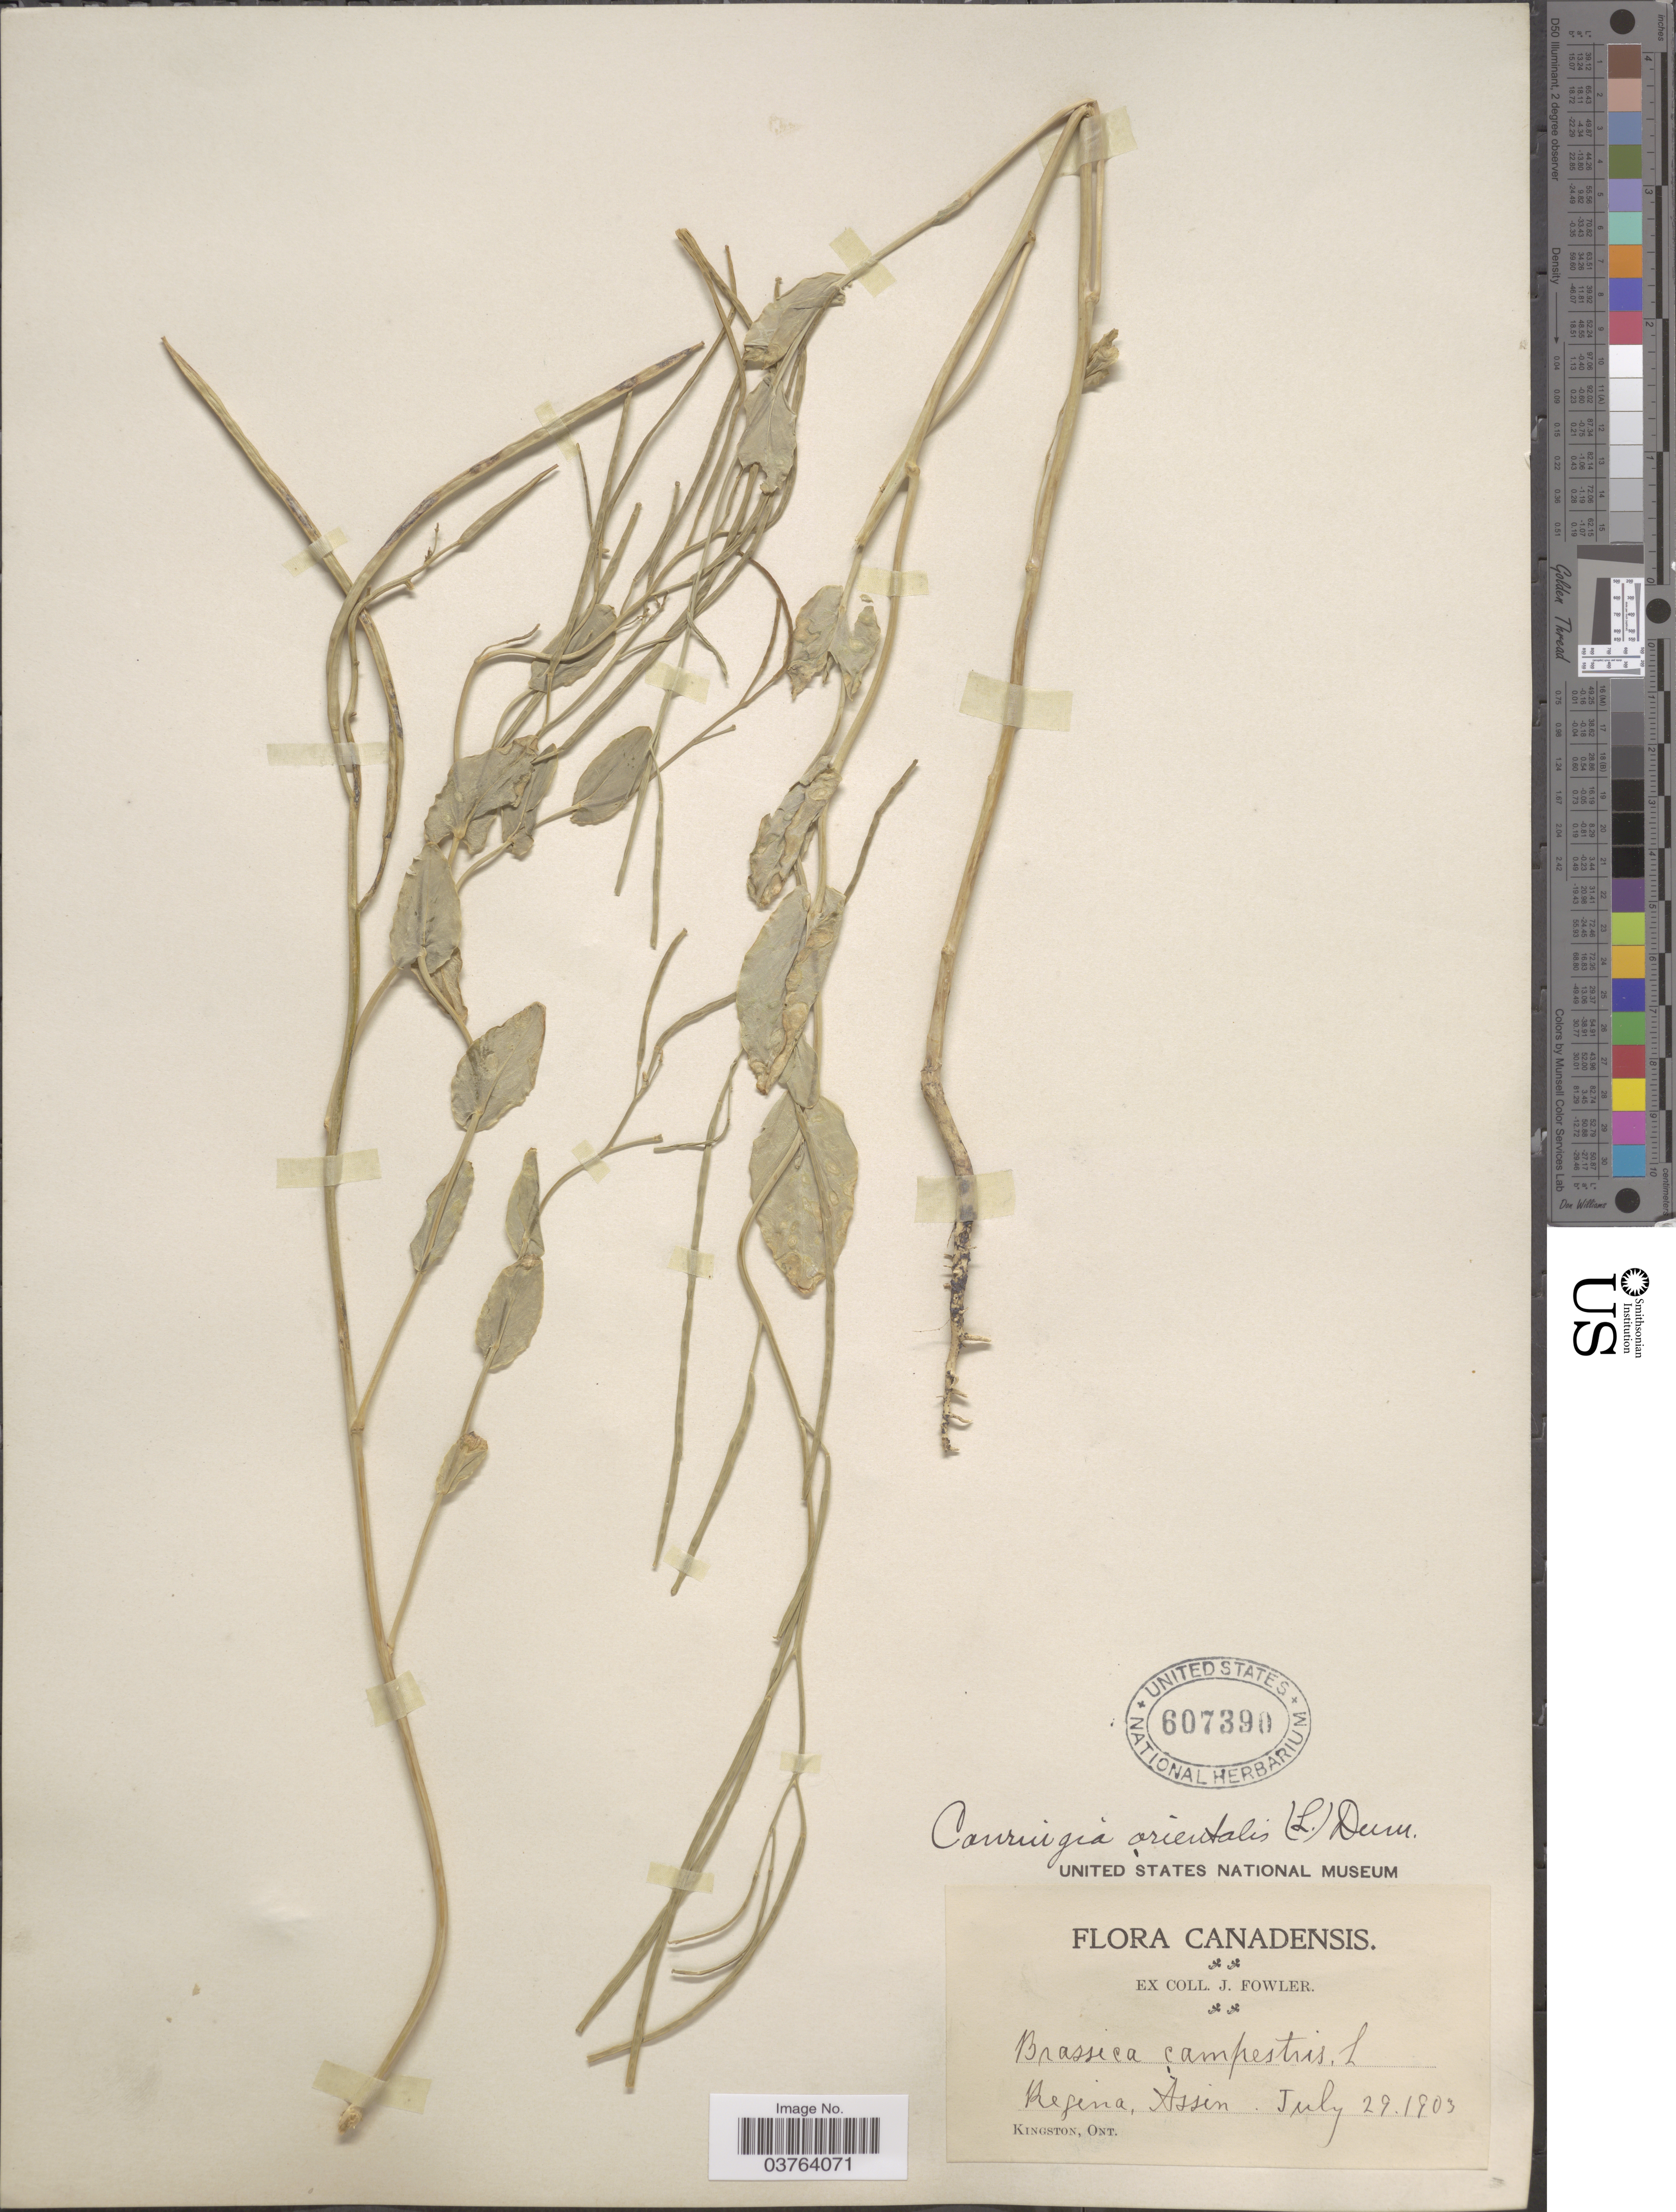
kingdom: Plantae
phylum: Tracheophyta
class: Magnoliopsida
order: Brassicales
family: Brassicaceae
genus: Conringia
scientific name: Conringia orientalis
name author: (L.) C. Presl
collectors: J. Fowler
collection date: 1903-07-29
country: Canada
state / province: Ontario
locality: Regina, Assin. Kingston [unsure placement]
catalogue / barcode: US 607390